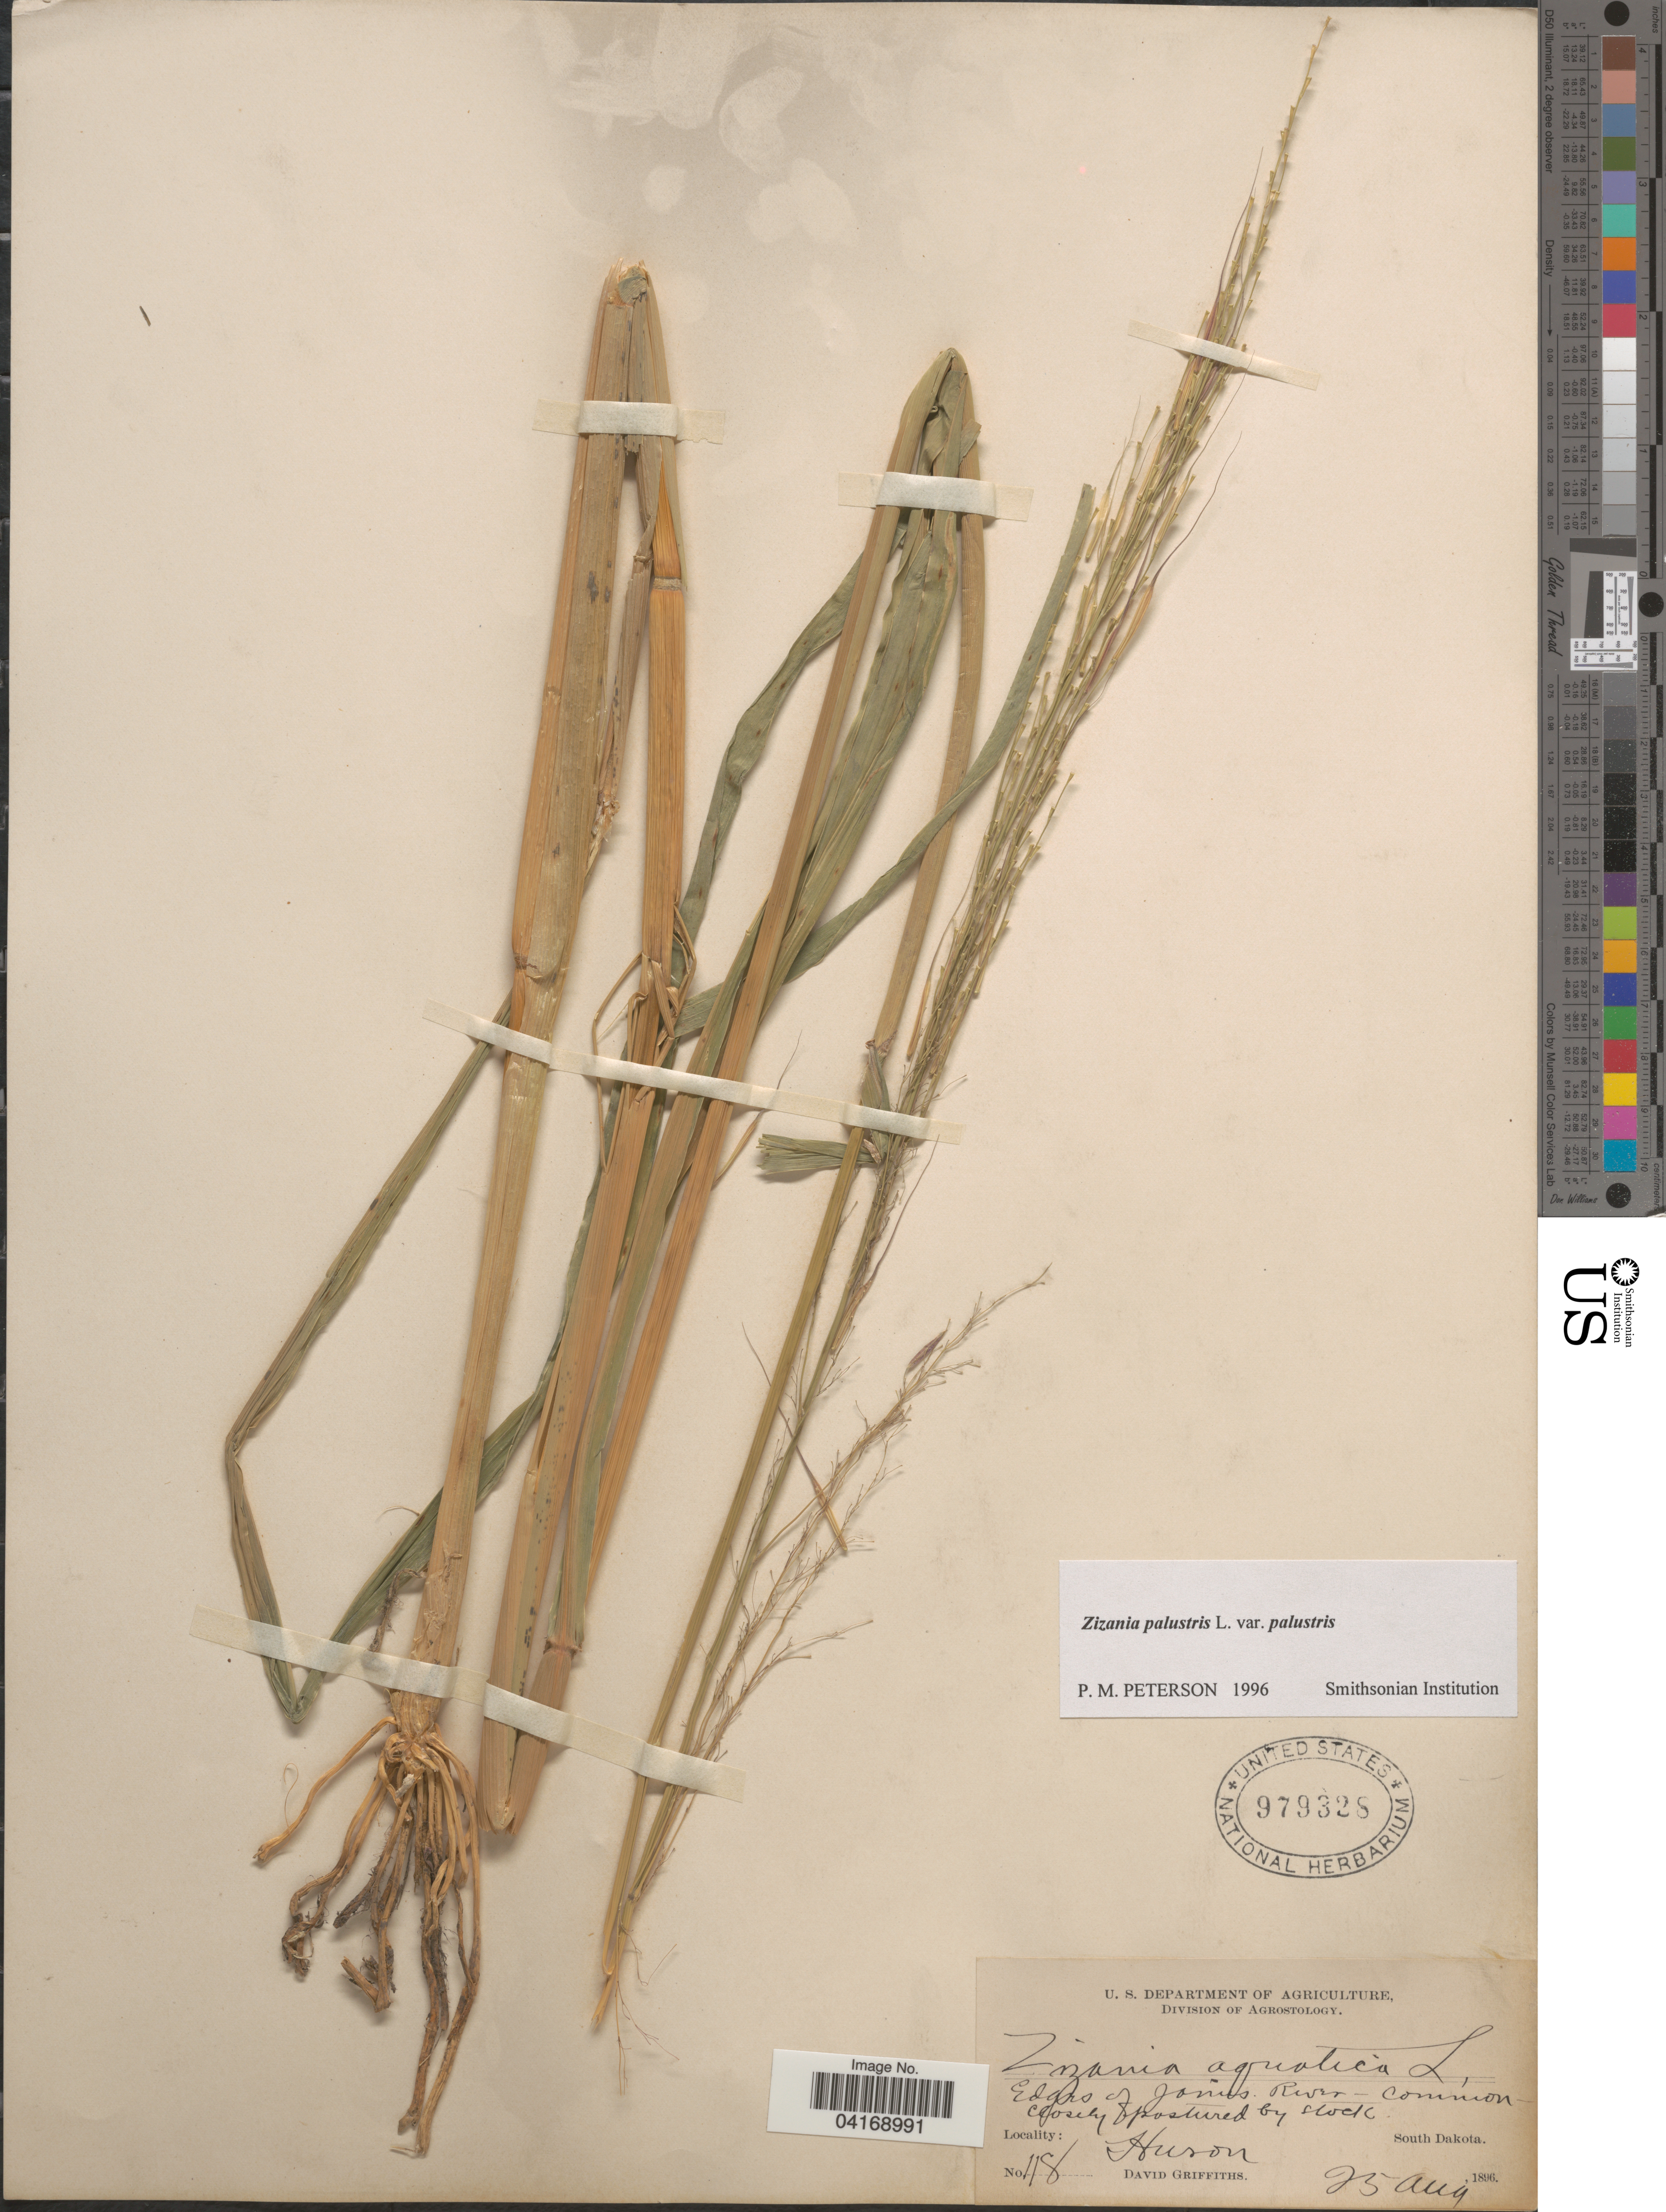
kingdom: Plantae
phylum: Tracheophyta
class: Liliopsida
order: Poales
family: Poaceae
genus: Zizania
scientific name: Zizania palustris var. palustris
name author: L.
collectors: D. Griffiths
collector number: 118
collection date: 1896-08-25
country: United States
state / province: South Dakota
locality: Edges of James River. Huson.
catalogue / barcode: US 979328